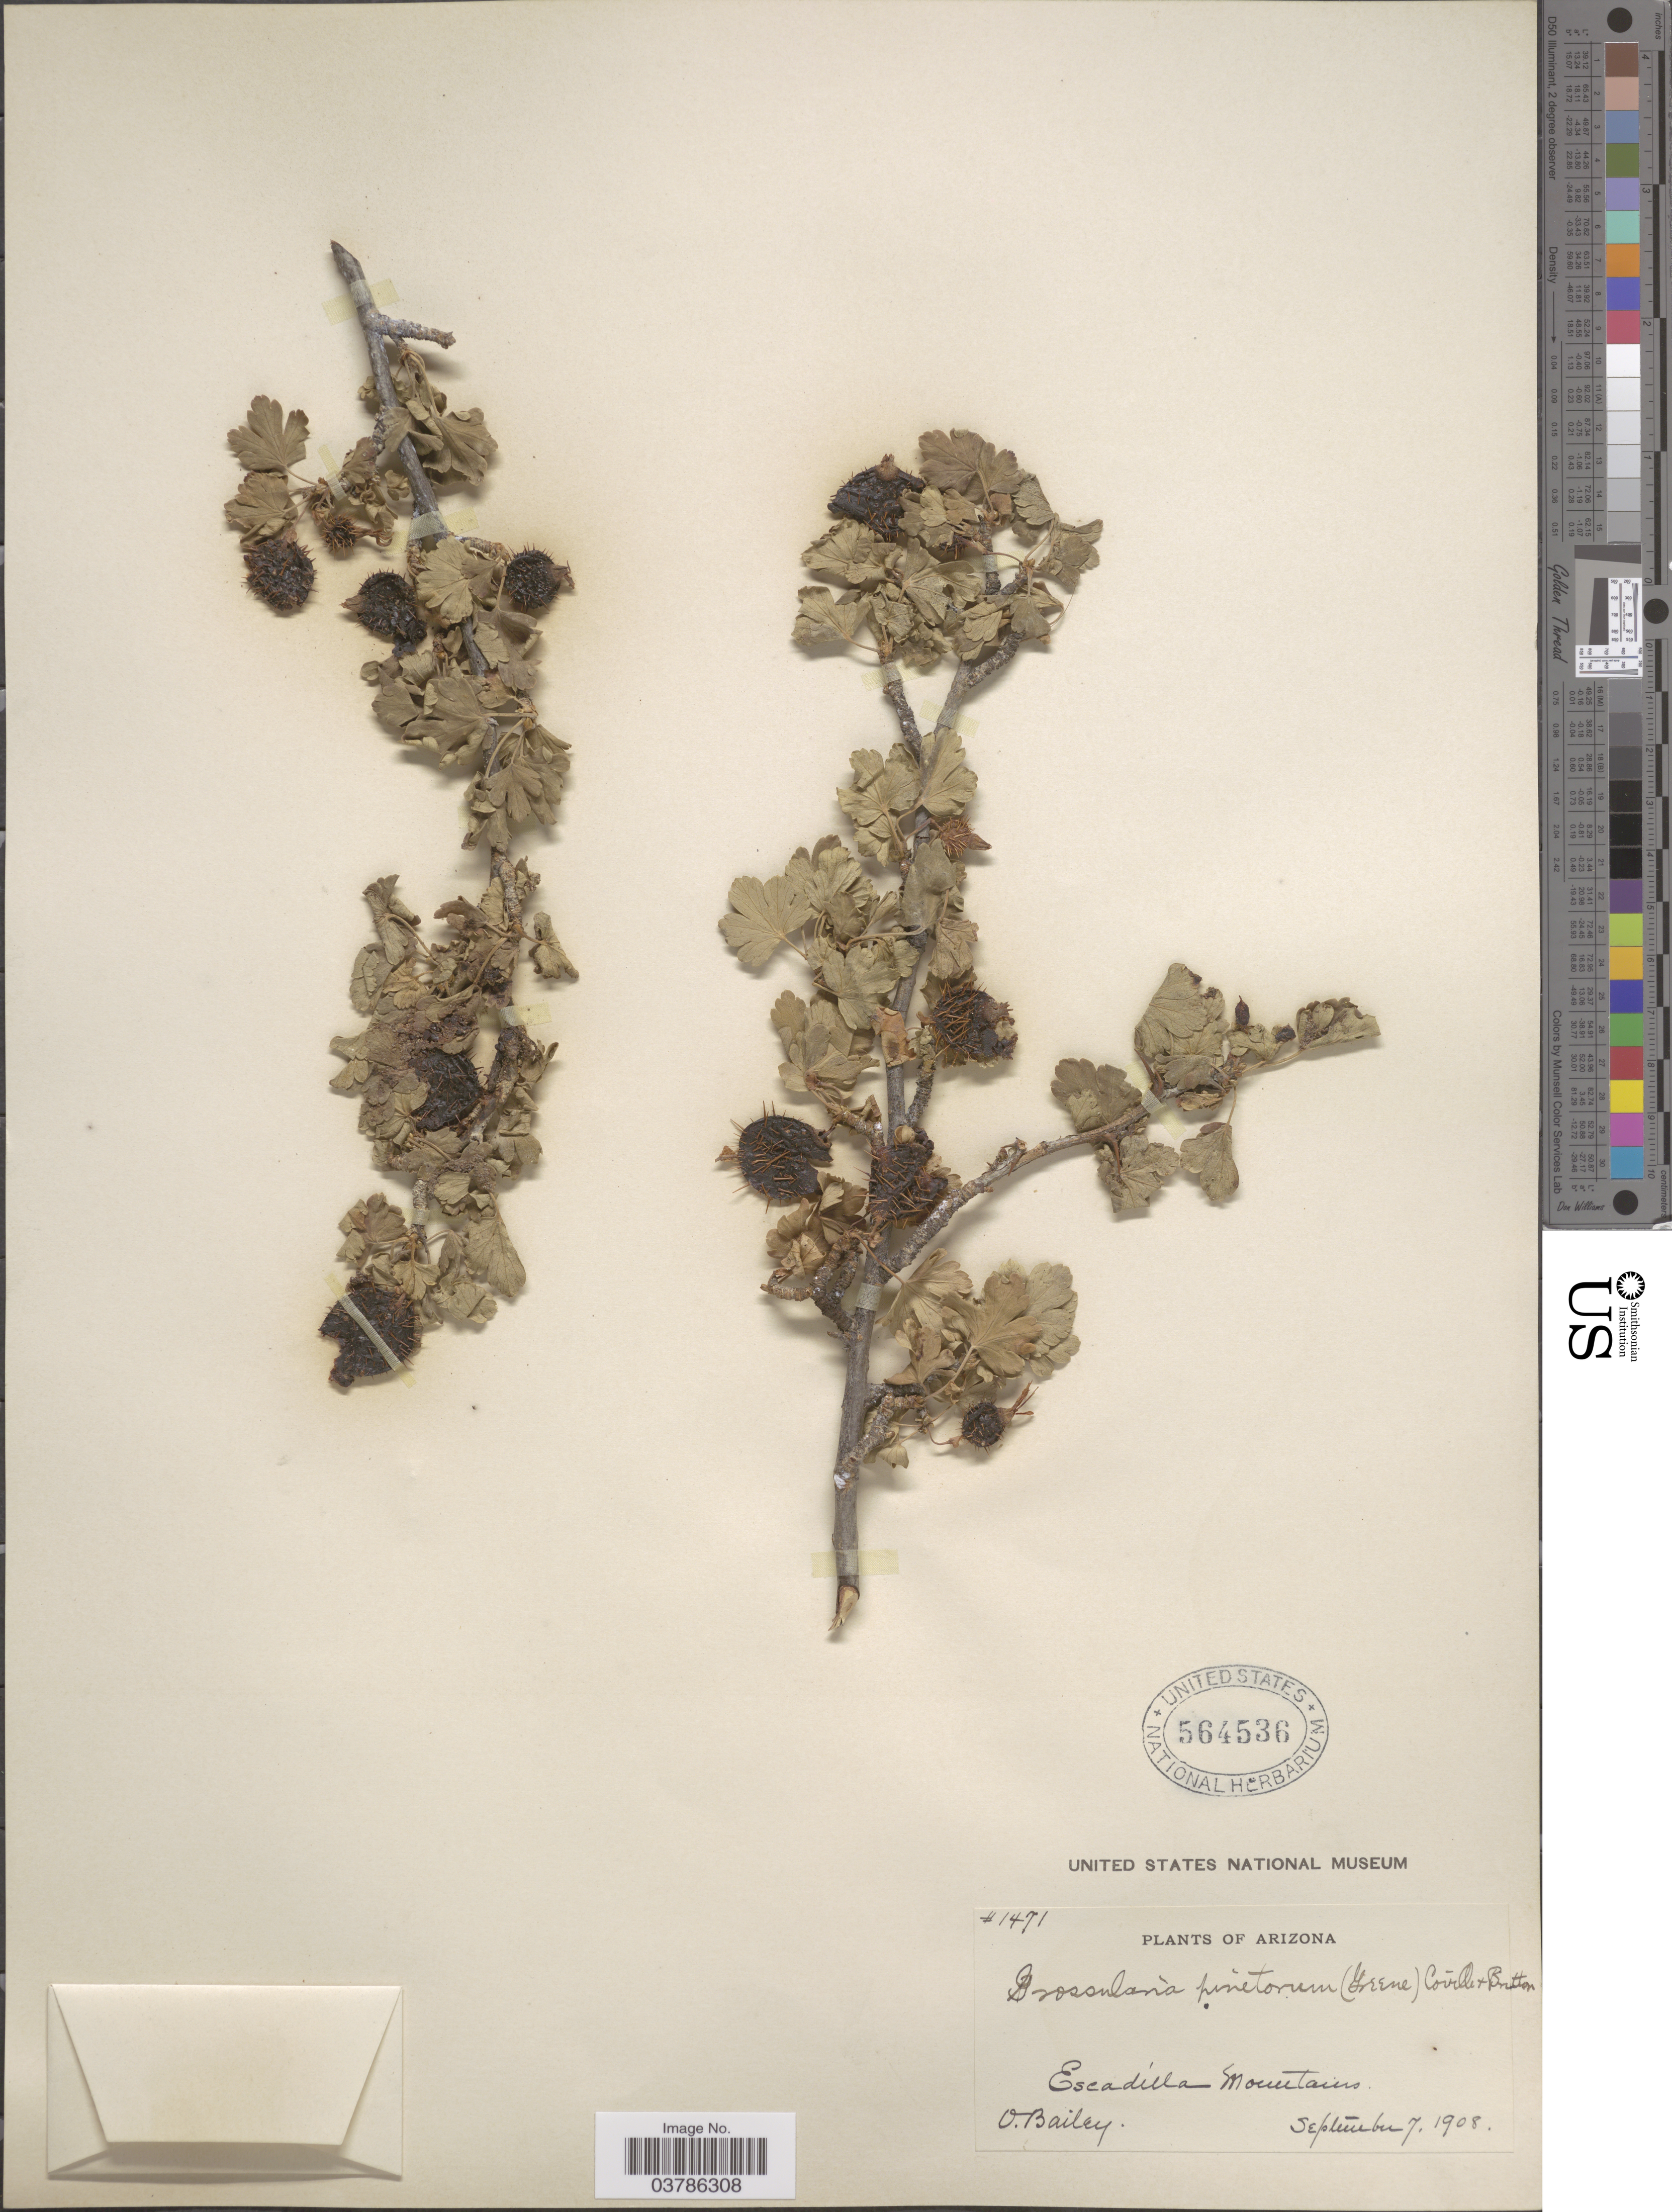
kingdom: Plantae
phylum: Tracheophyta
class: Magnoliopsida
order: Saxifragales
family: Grossulariaceae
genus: Ribes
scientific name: Ribes pinetorum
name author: Greene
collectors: O. Bailey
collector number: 1471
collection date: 1908-09-07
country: United States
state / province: Arizona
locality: Escadilla Mountains.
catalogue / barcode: US 564536